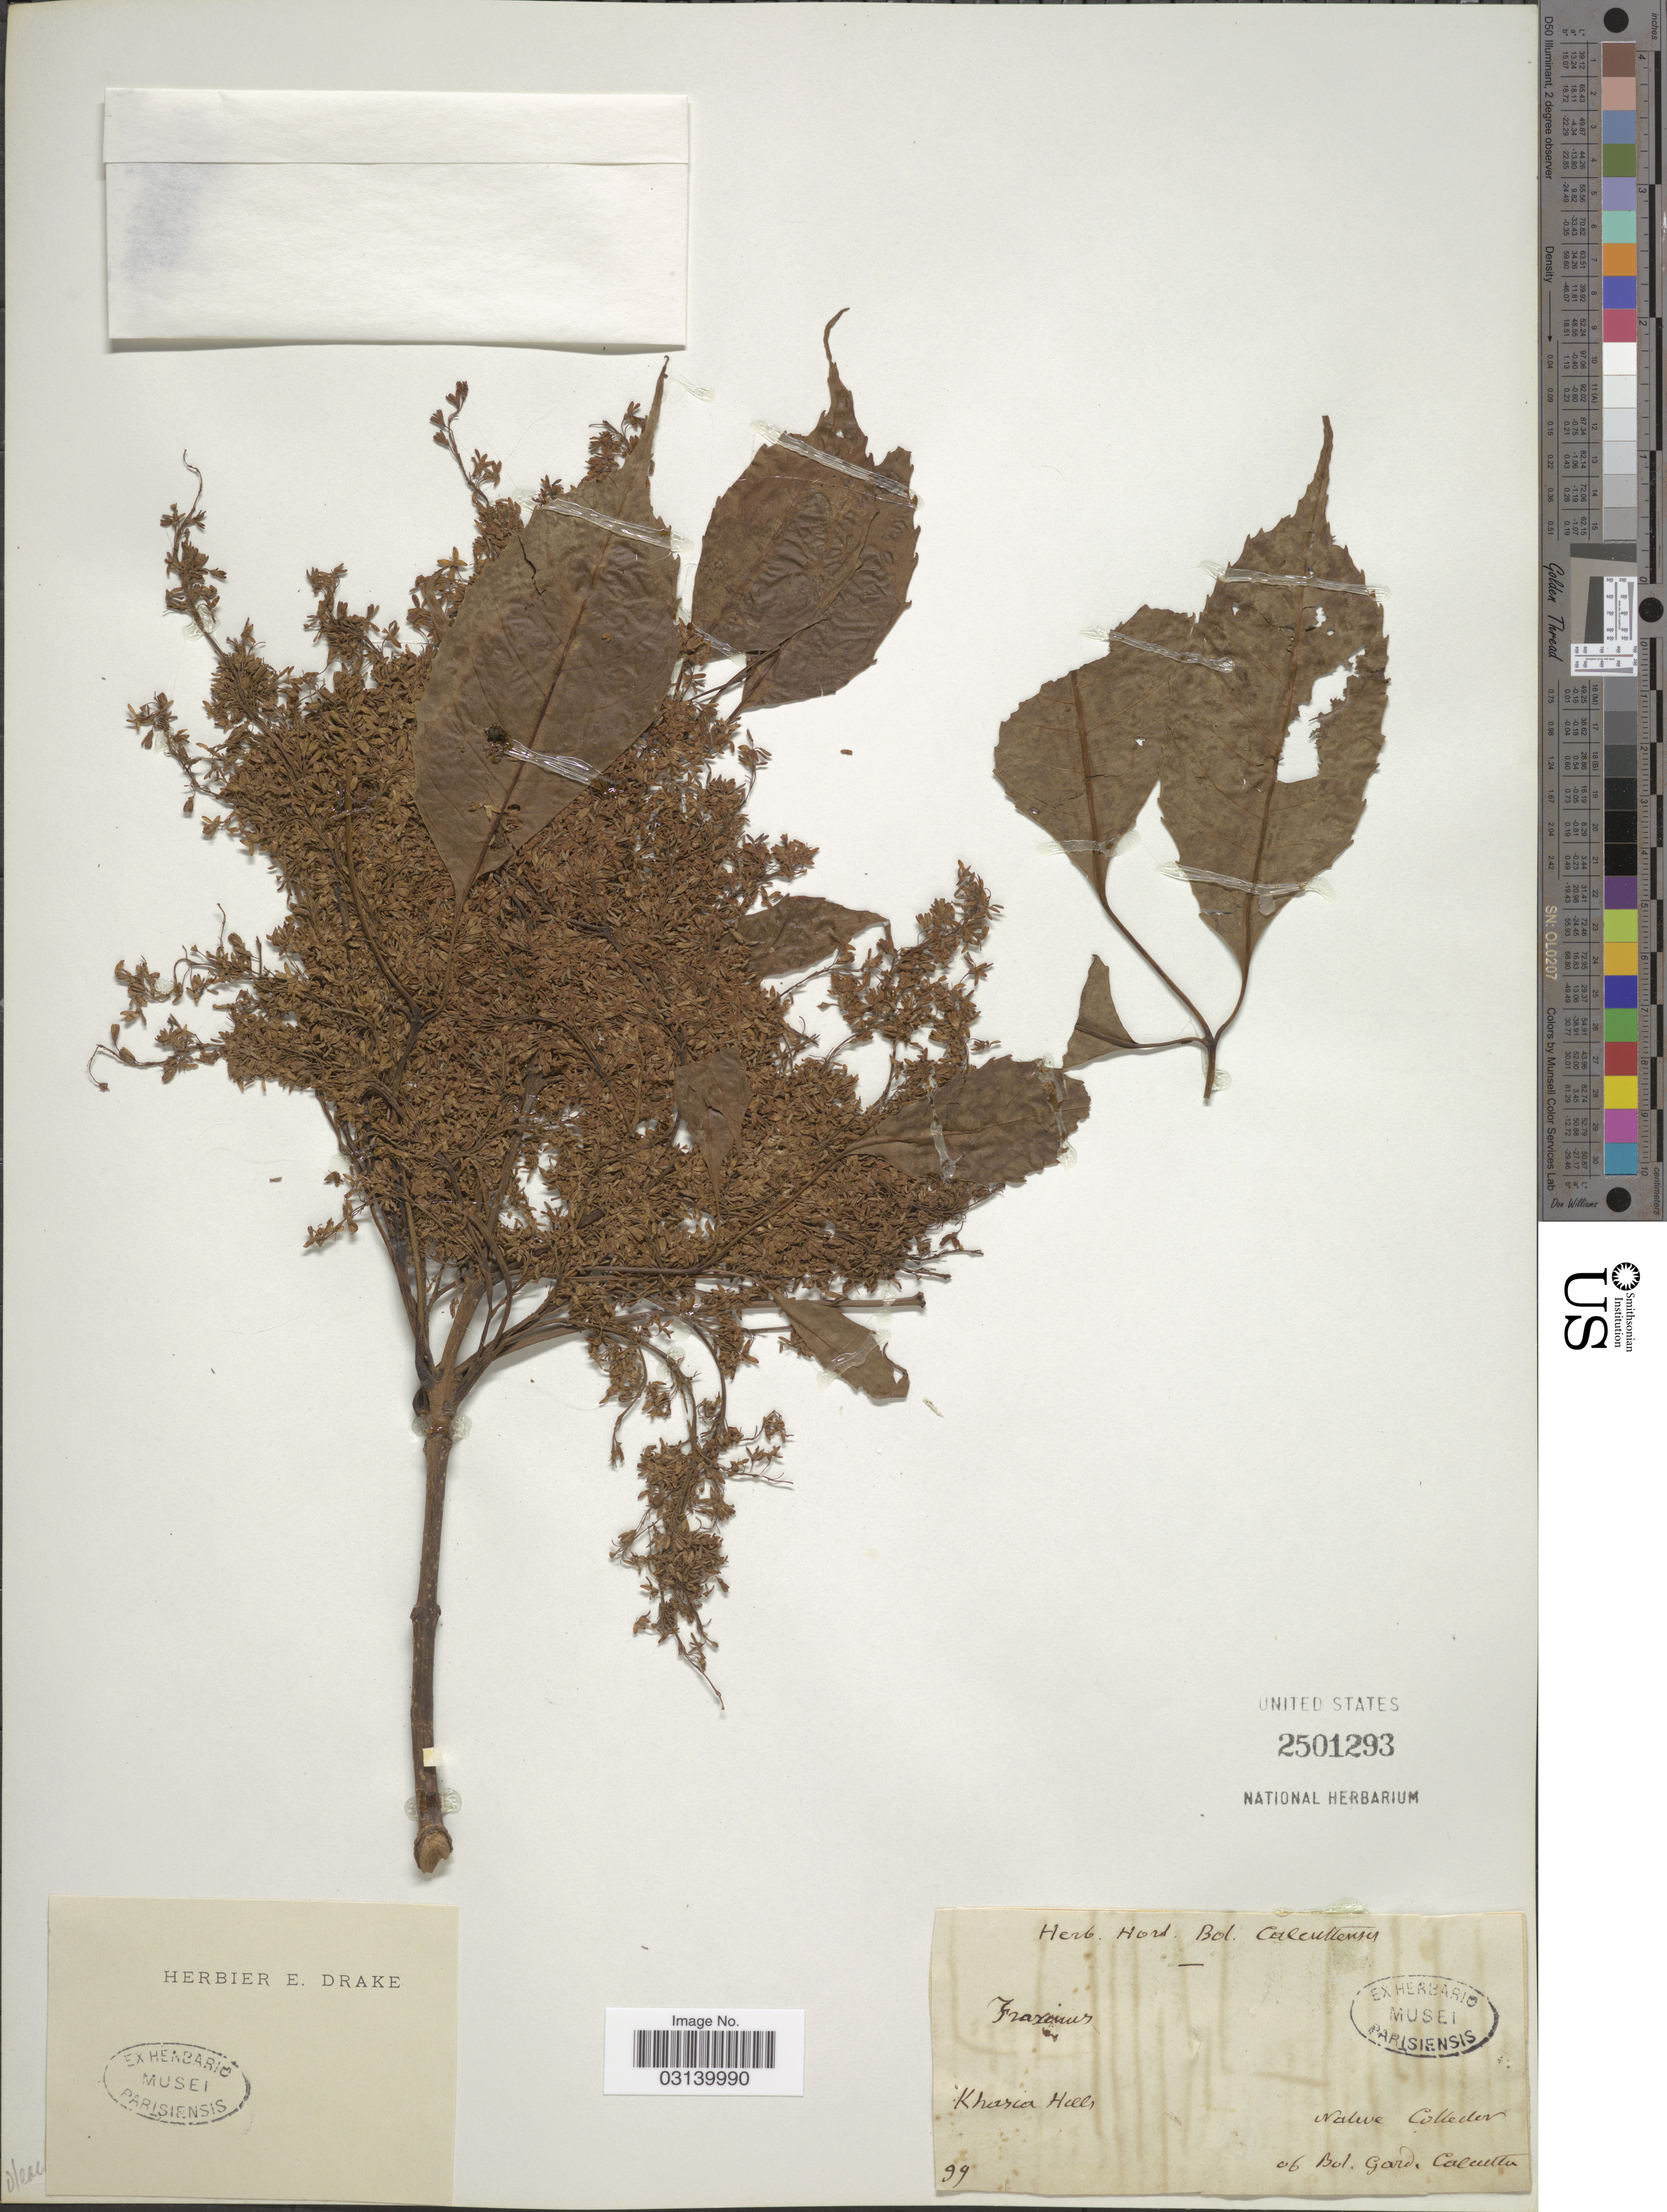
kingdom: Plantae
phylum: Tracheophyta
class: Magnoliopsida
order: Lamiales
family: Oleaceae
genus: Fraxinus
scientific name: Fraxinus sp.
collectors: Native collector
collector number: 99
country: India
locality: Khasia Hills.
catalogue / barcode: US 2501293